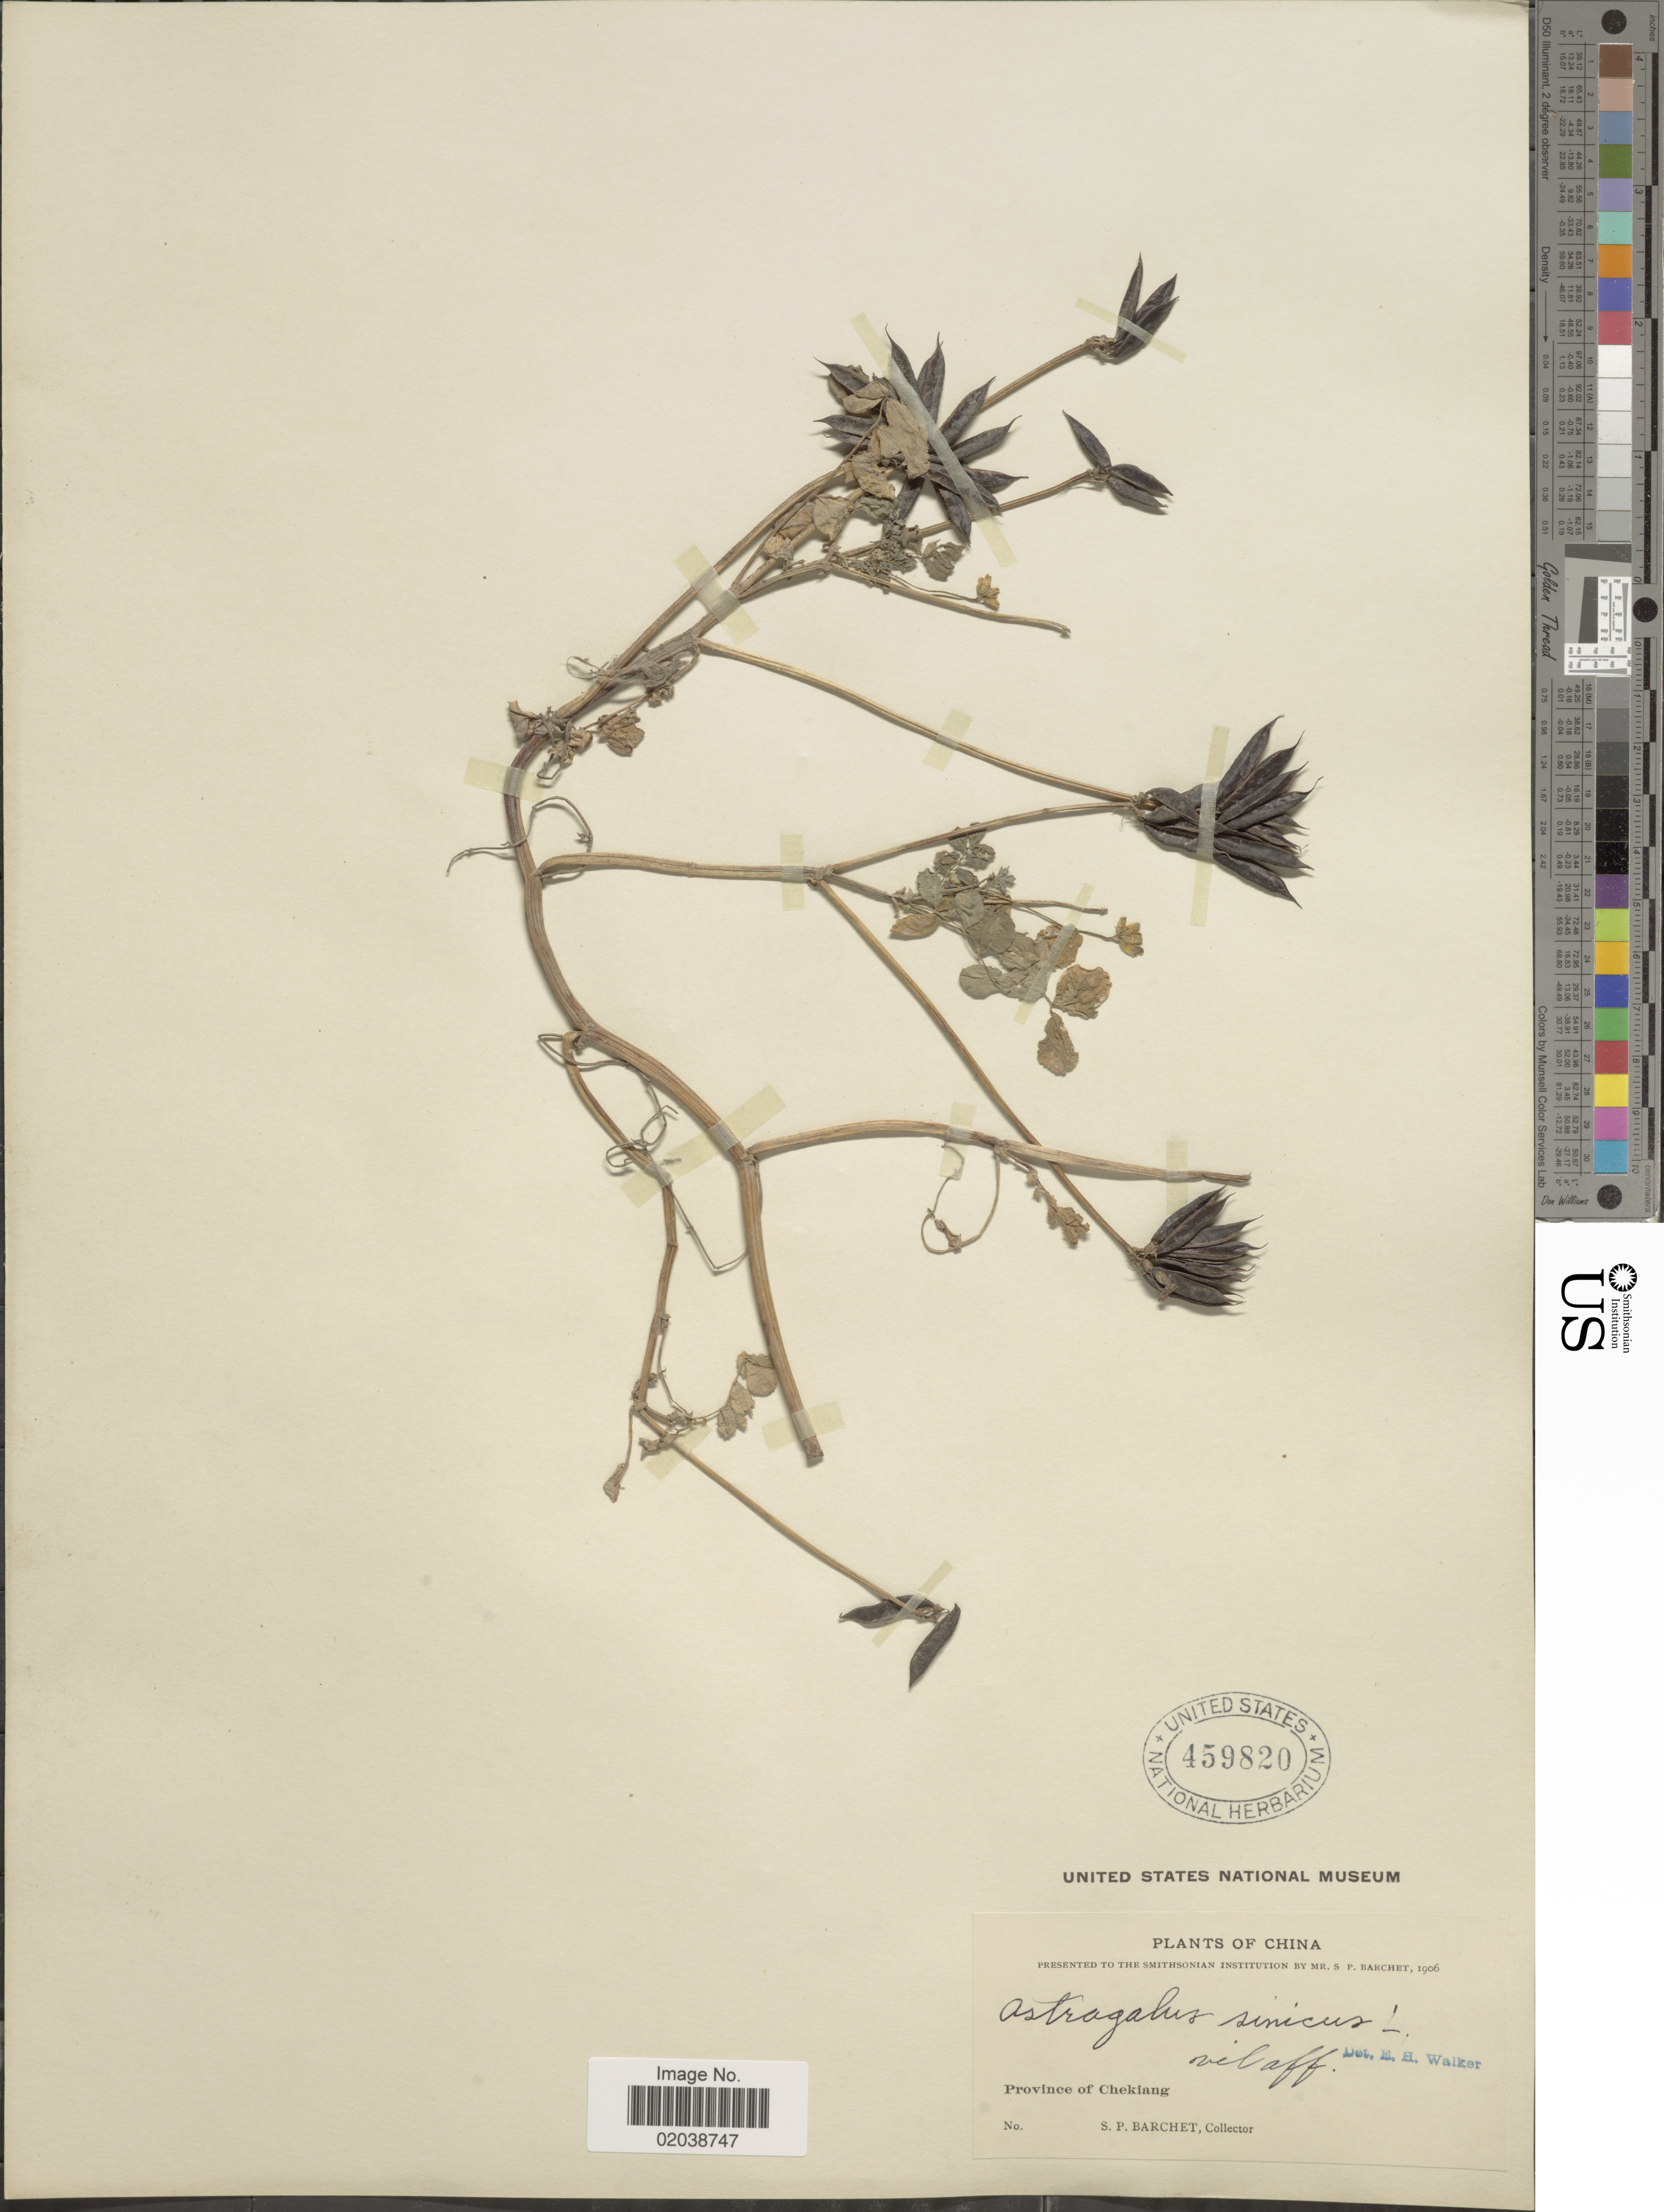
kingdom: Plantae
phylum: Tracheophyta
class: Magnoliopsida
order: Fabales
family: Fabaceae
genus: Astragalus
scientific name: Astragalus sinicus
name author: L.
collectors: S. P. Barchet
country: China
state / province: Zhejiang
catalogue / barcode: US 459820